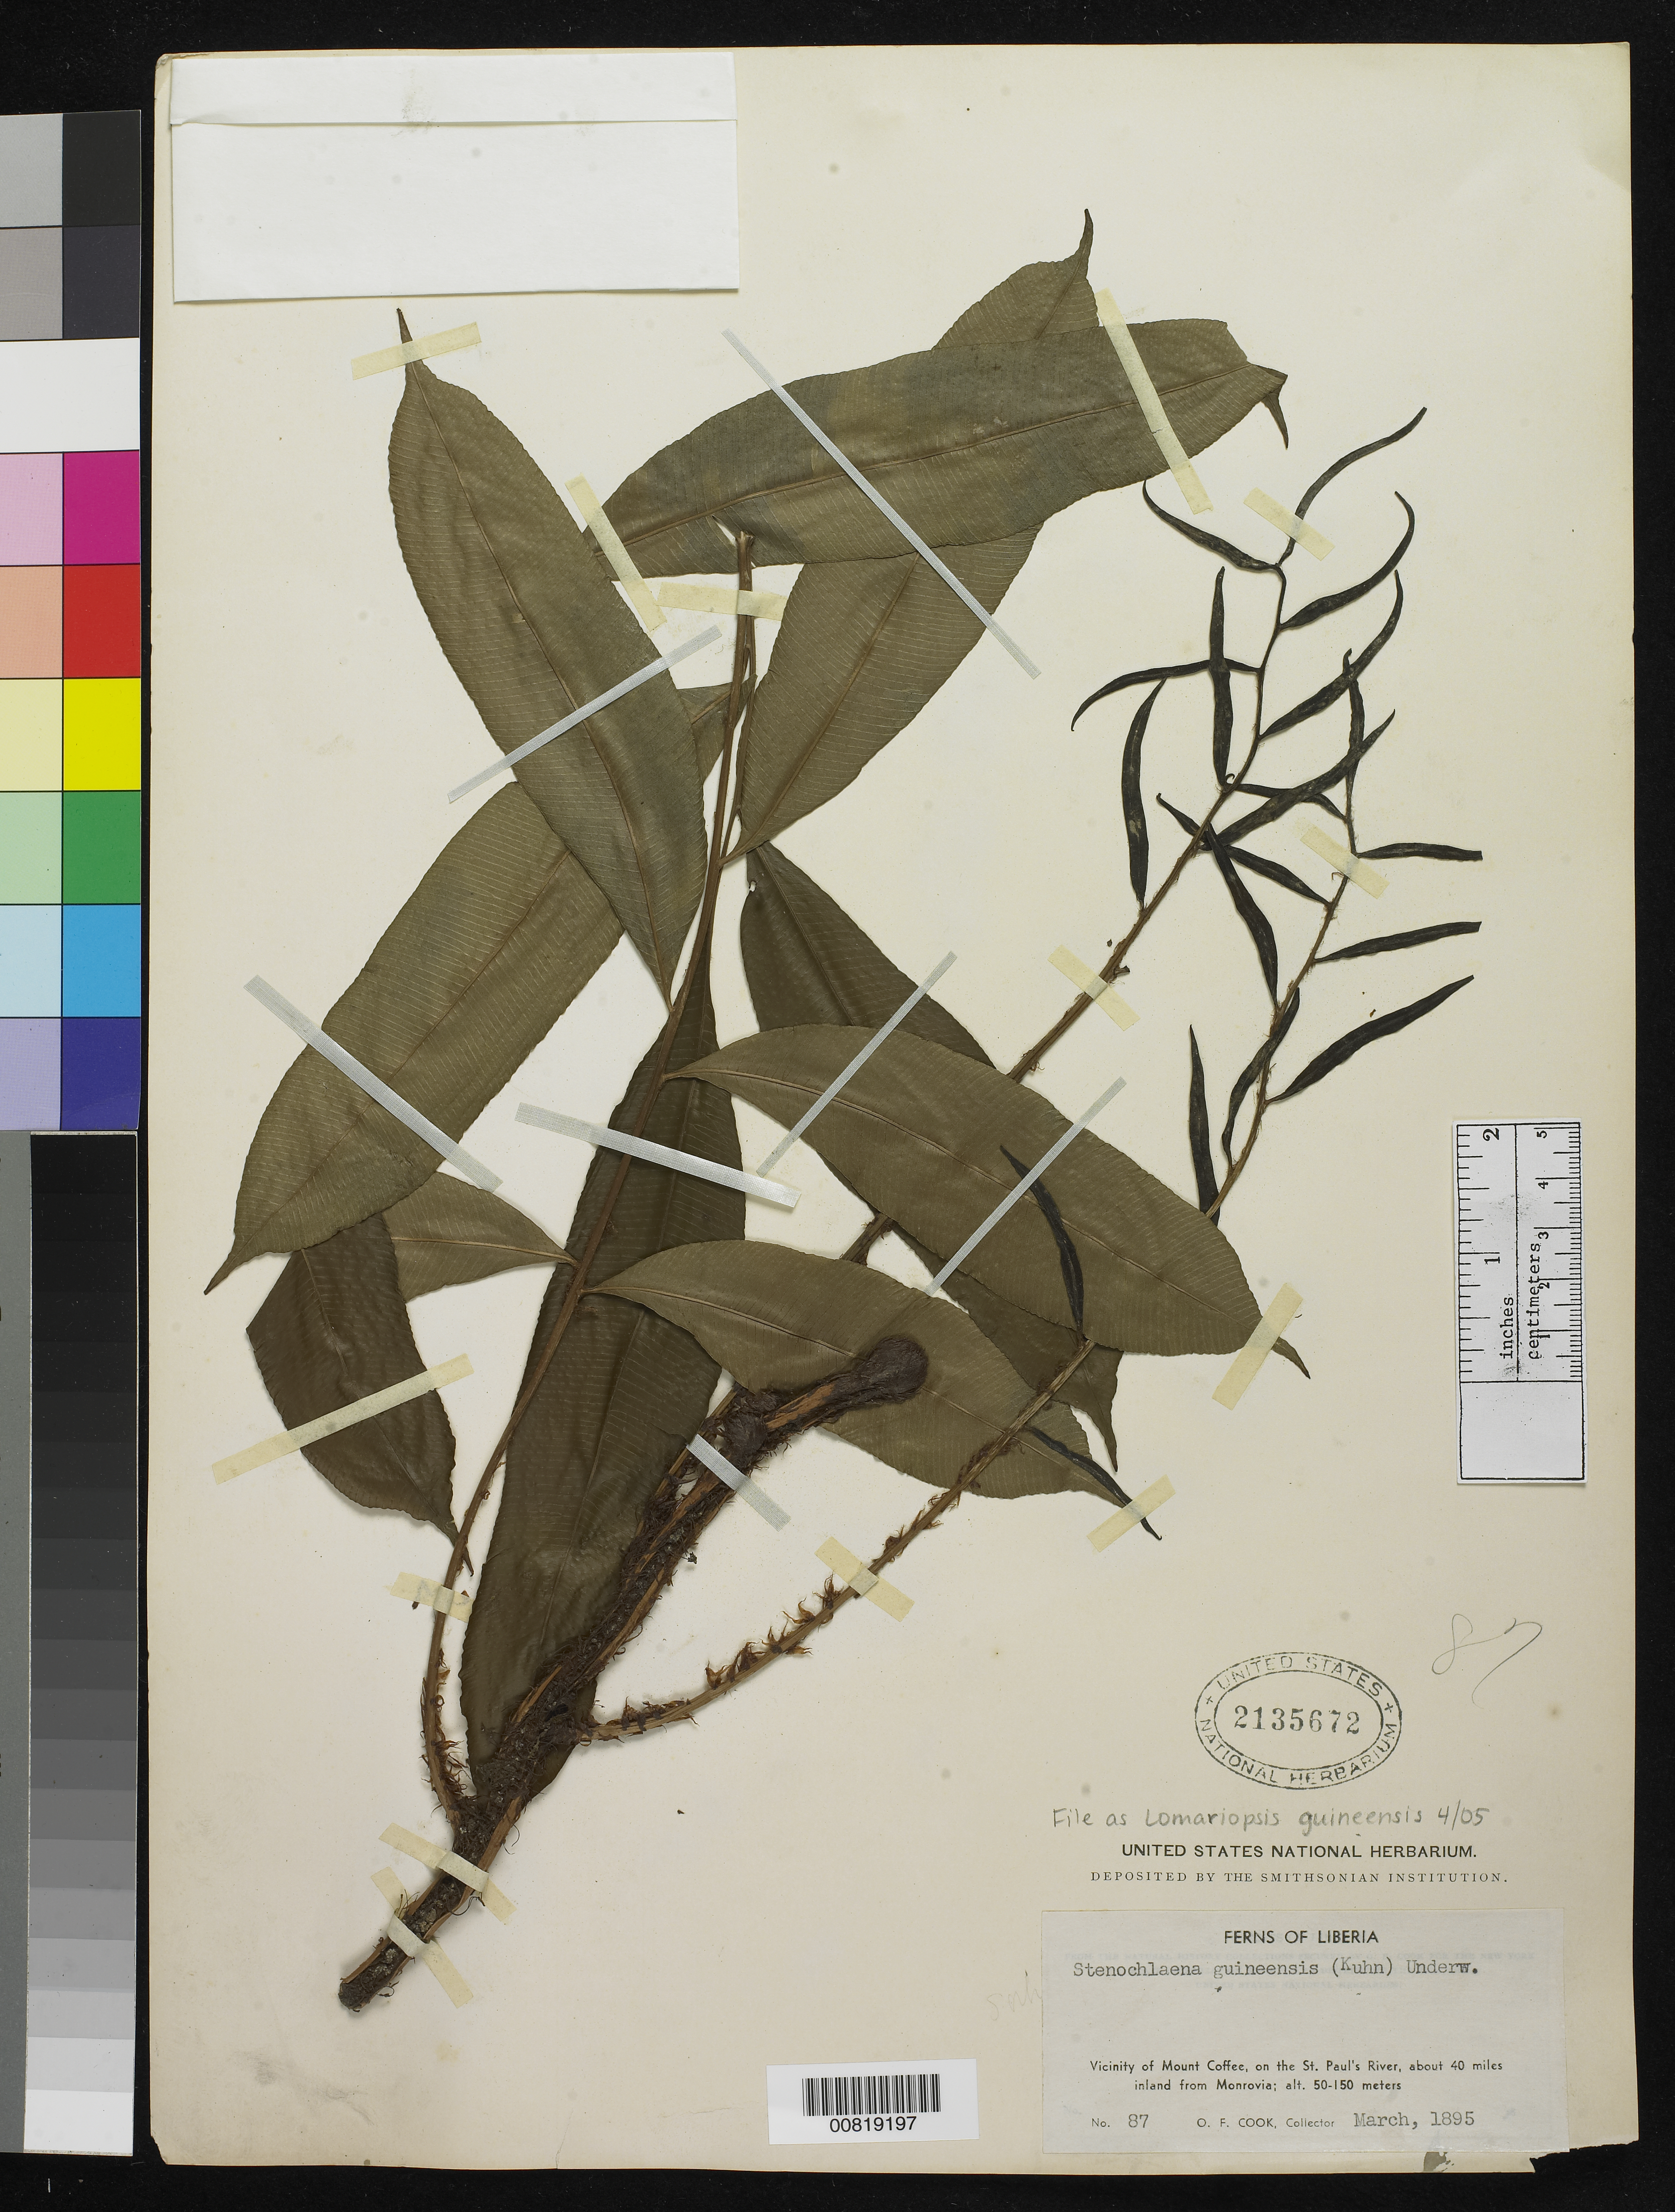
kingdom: Plantae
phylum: Tracheophyta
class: Polypodiopsida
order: Polypodiales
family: Lomariopsidaceae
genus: Lomariopsis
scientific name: Lomariopsis guineensis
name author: Holttum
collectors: O. F. Cook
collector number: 87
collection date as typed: Mar 1895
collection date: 1895-03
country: Liberia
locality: Vicinity of Mt. Coffee, on the St. Paul's River, about 40 miles inland from Monrovia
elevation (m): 50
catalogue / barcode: US 2135672